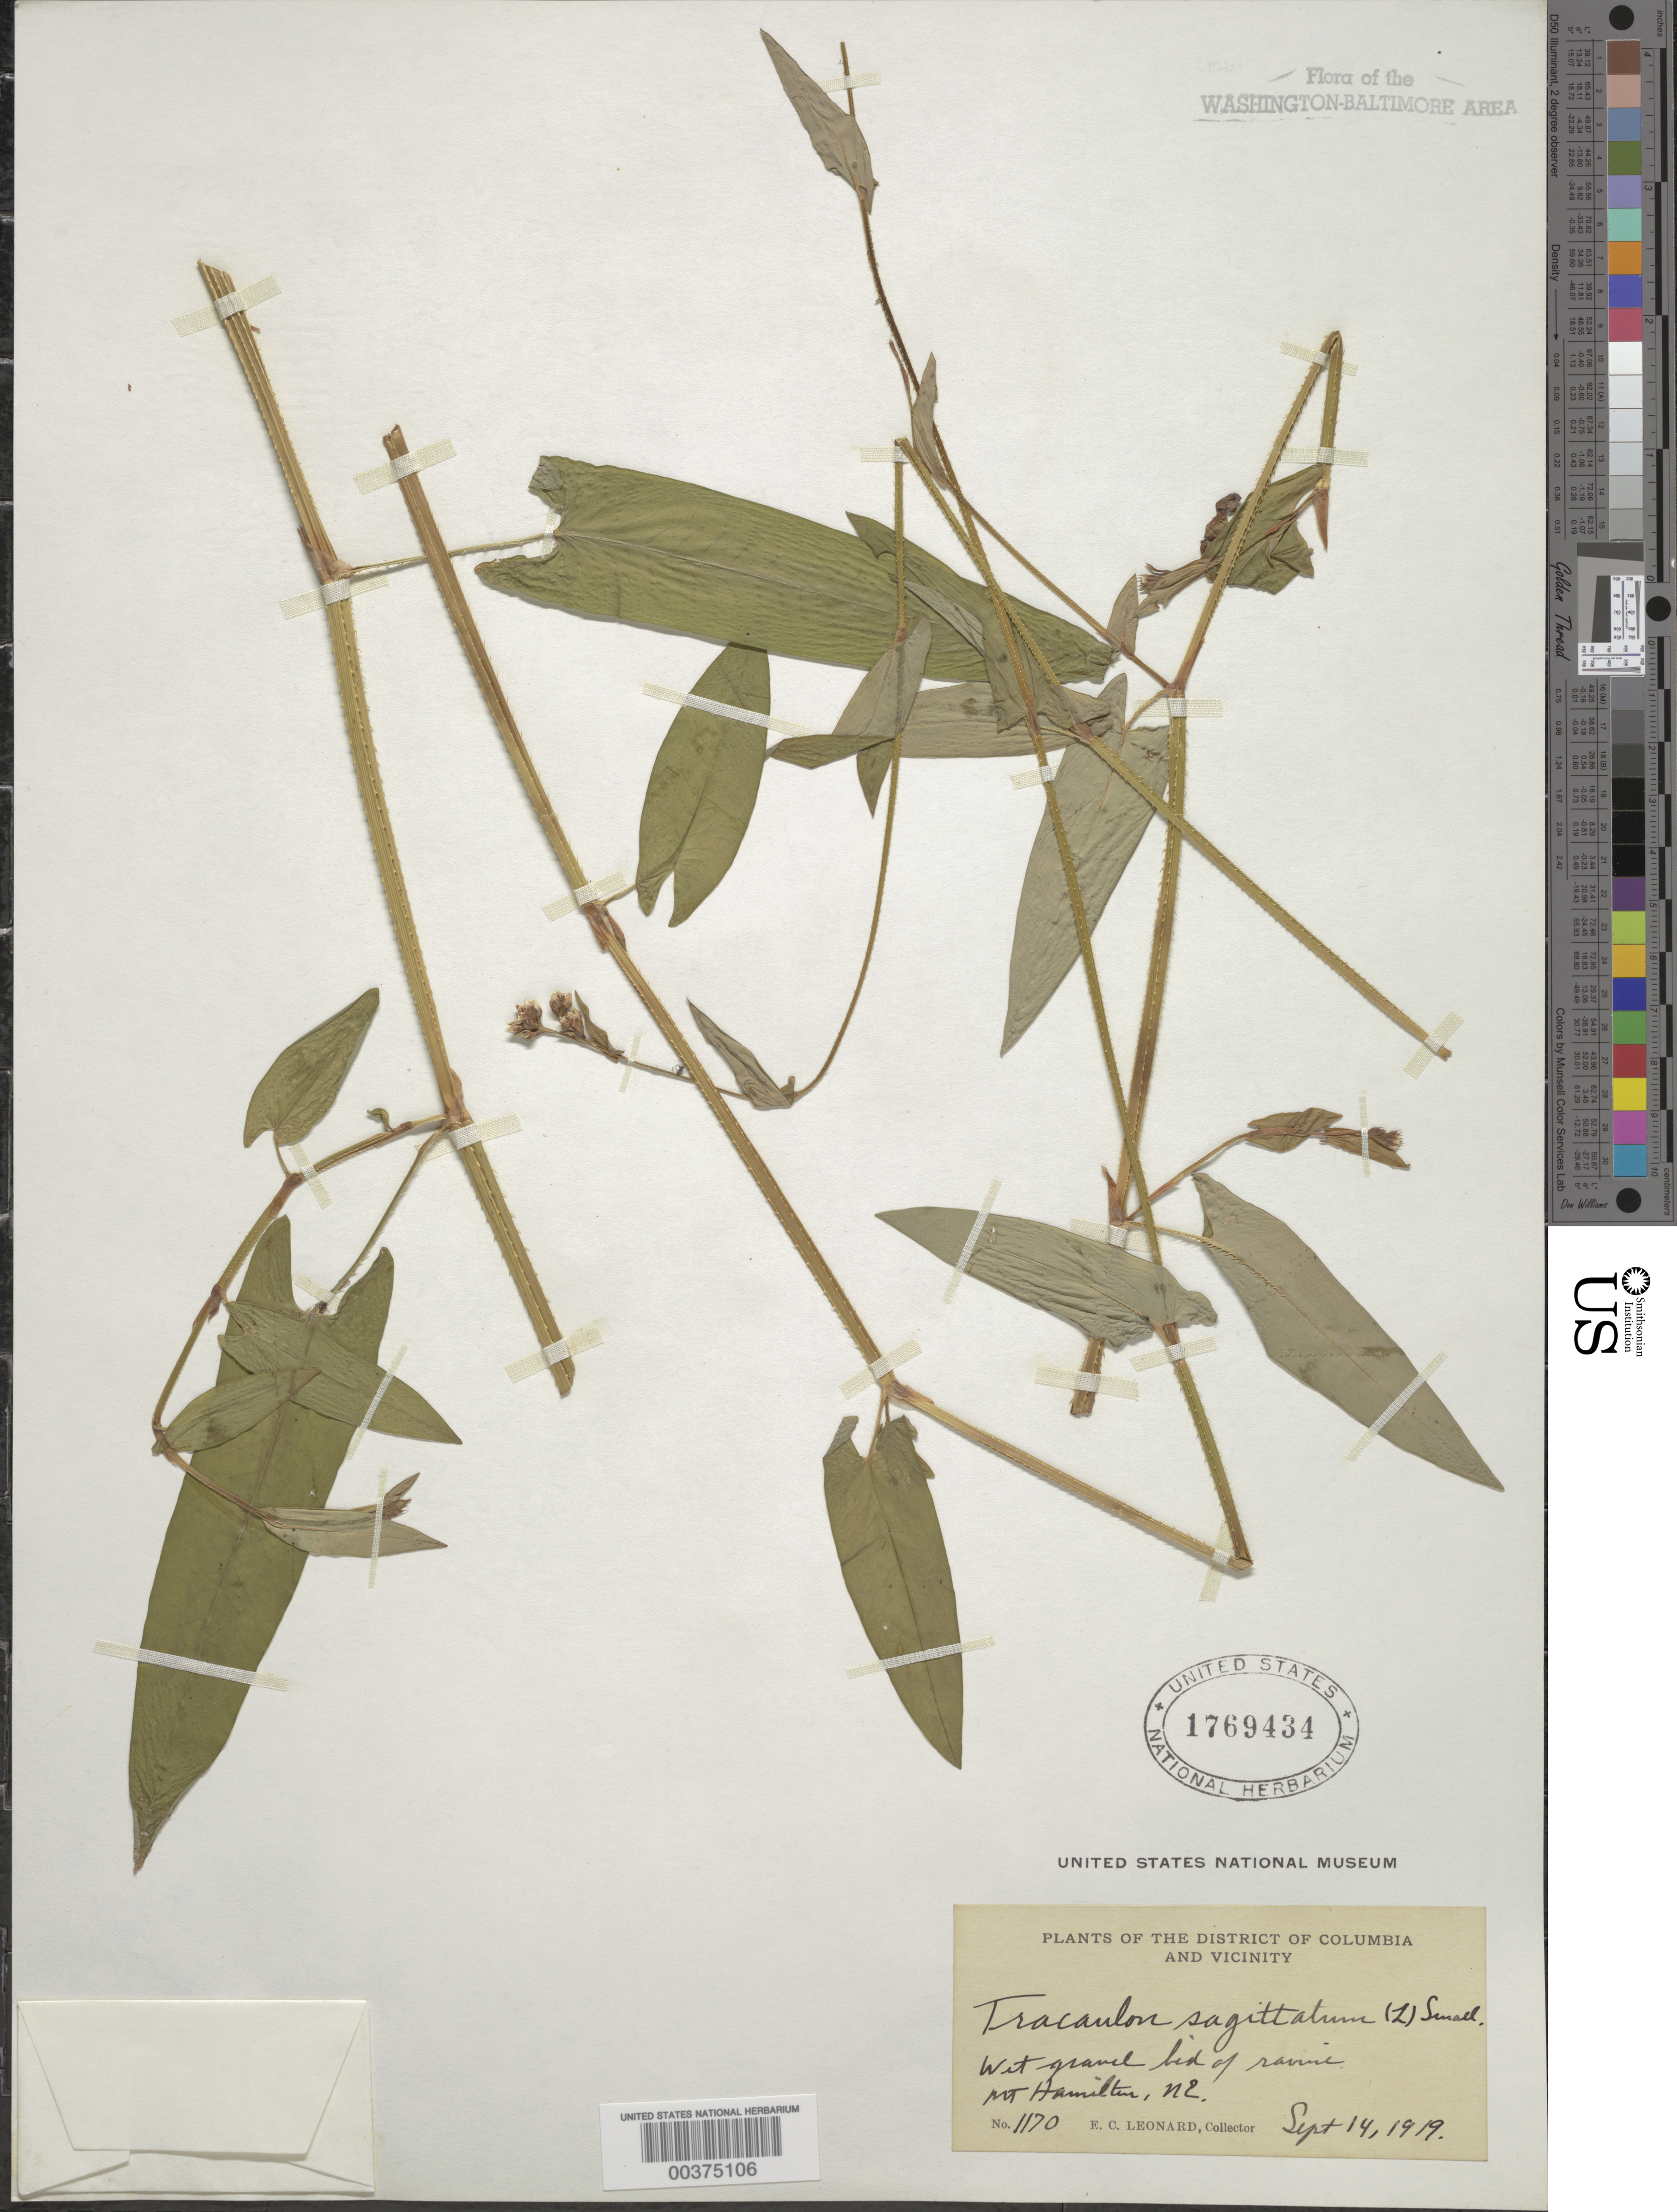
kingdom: Plantae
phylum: Tracheophyta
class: Magnoliopsida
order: Caryophyllales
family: Polygonaceae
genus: Persicaria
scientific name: Persicaria sagittata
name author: (L.) H. Gross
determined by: Atha, D. E.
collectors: E. C. Leonard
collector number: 1170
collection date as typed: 14 Sep 1919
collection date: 1919-09-14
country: United States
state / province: District of Columbia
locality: Mount Hamilton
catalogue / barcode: US 1769434